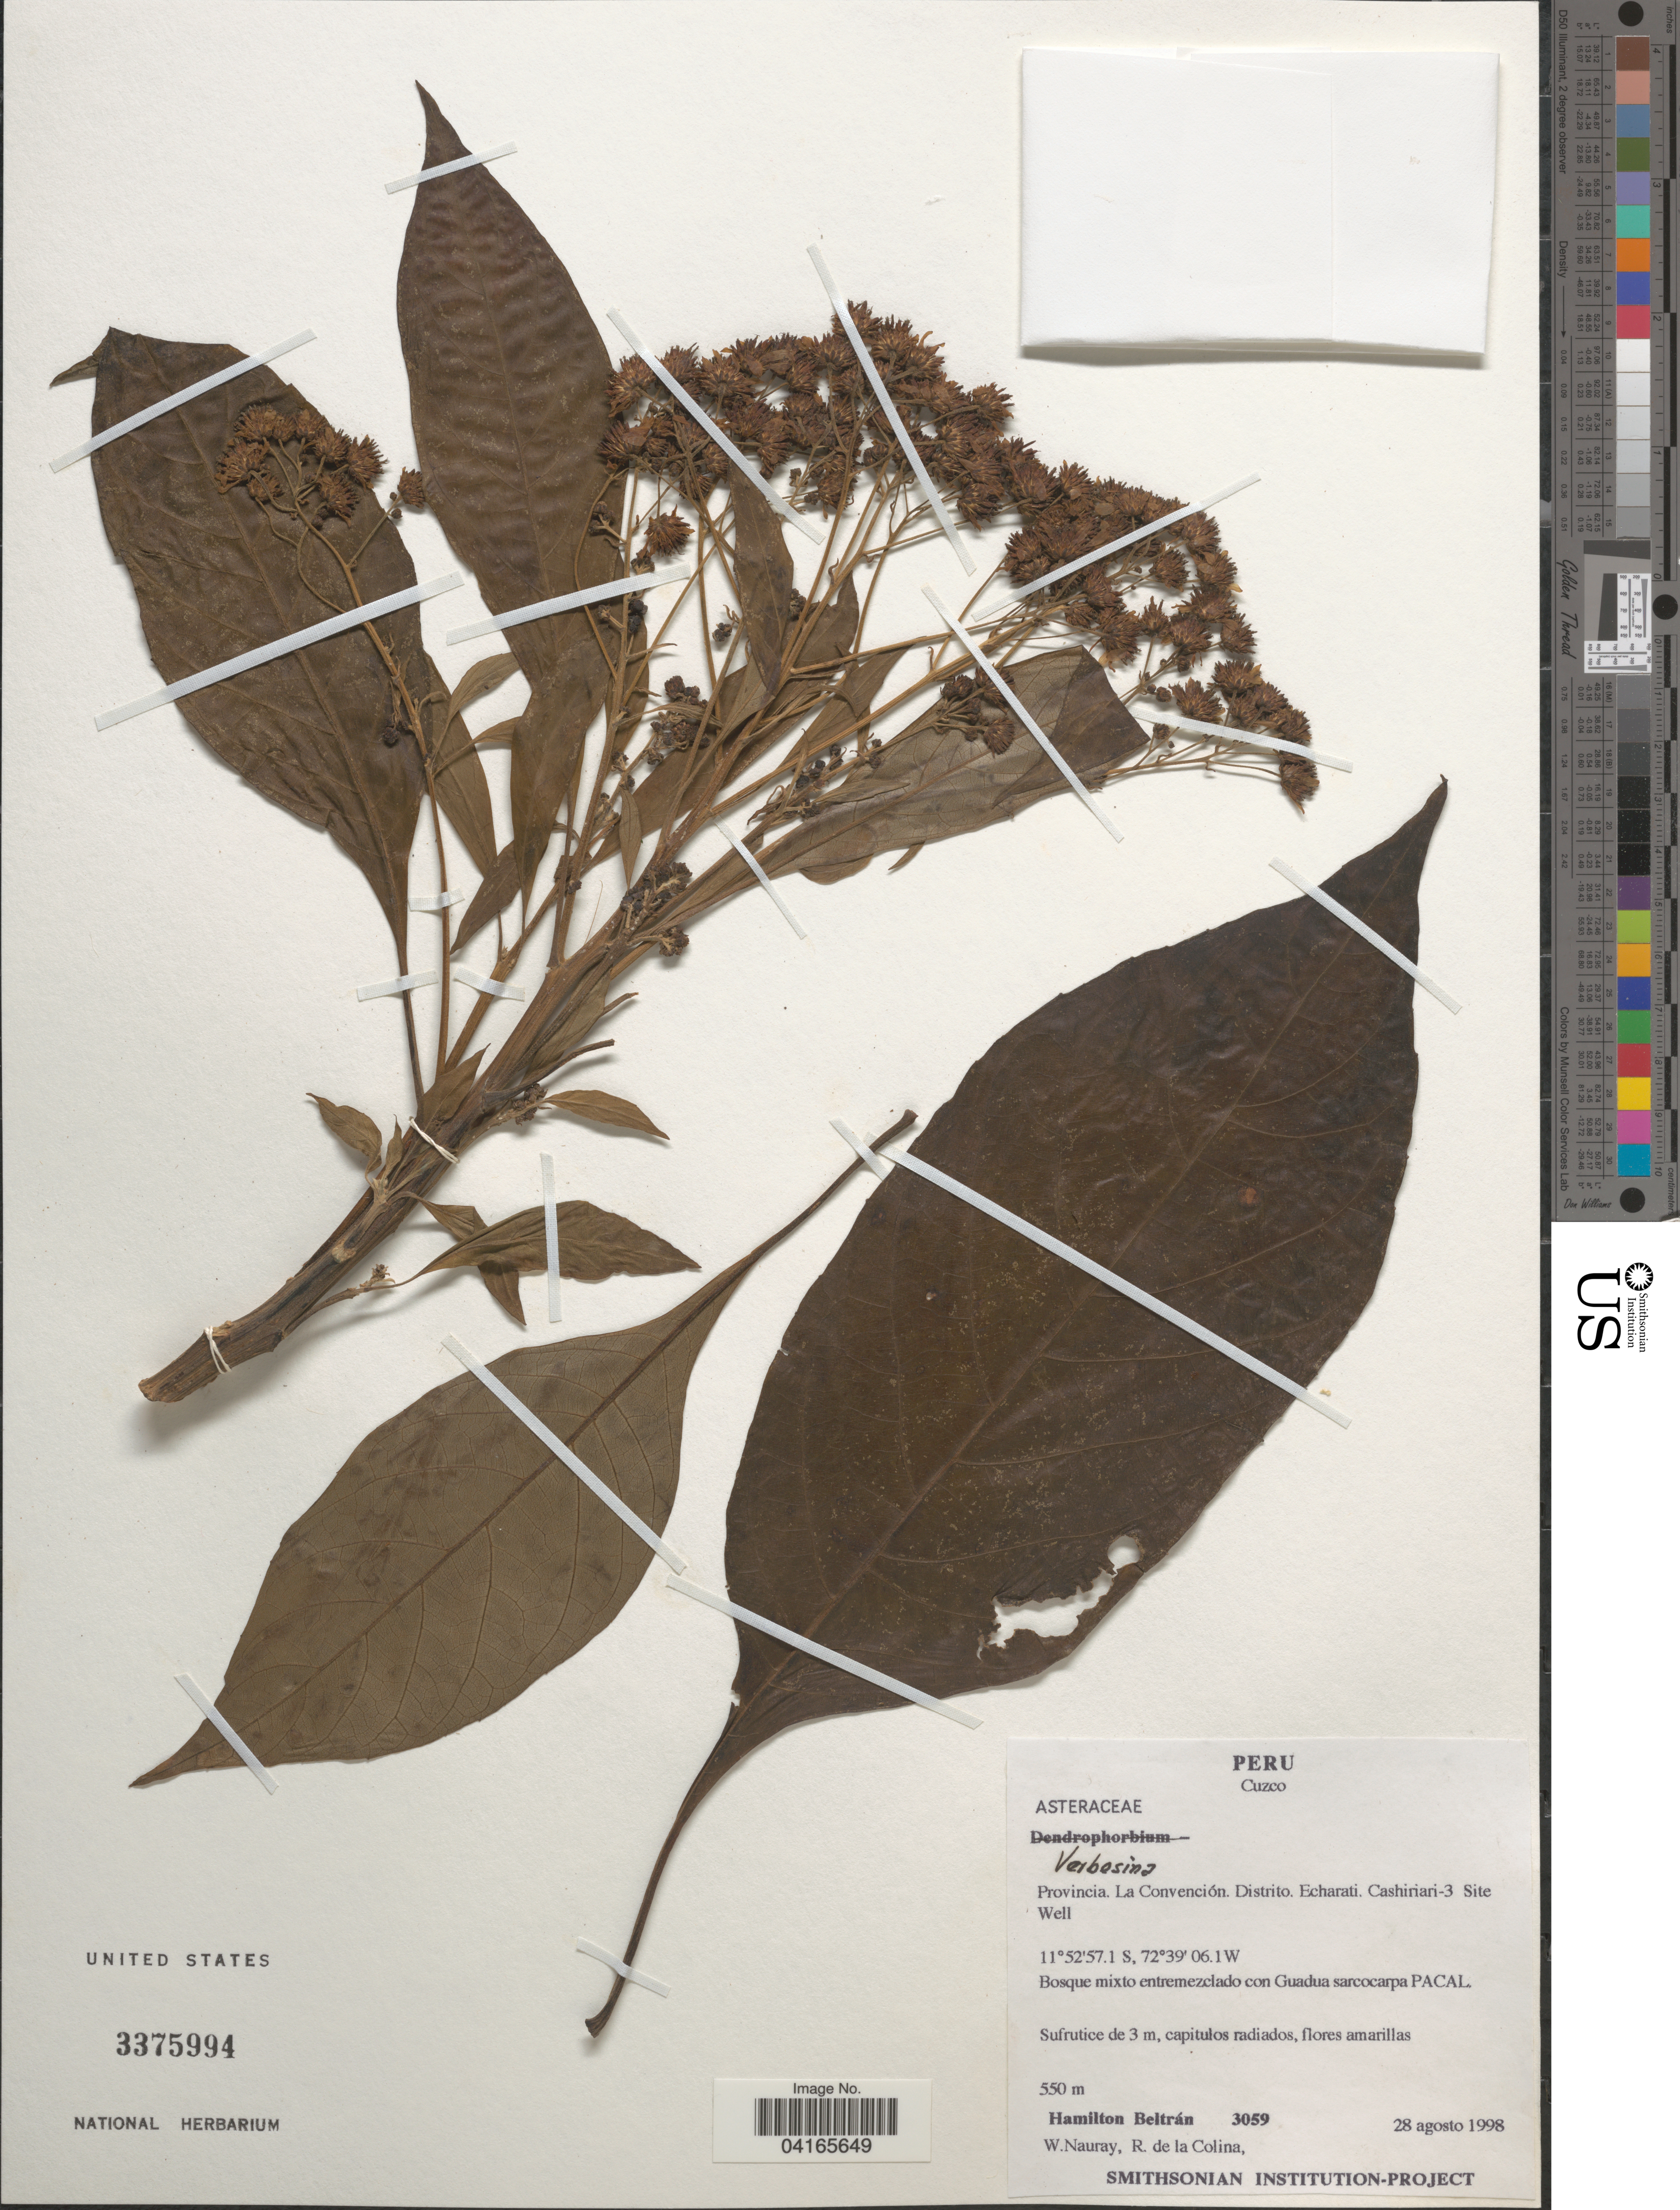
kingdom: Plantae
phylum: Tracheophyta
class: Magnoliopsida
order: Asterales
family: Asteraceae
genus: Verbesina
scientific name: Verbesina sp.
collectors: H. Beltrán, W. Nauray & R. de La Colina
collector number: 3059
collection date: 1998-08-28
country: Peru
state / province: Cusco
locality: Cuzco. Provincia. La Convención. Distrito. Echarati. Cashiriari-3 Site Well.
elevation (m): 550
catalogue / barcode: US 3375994